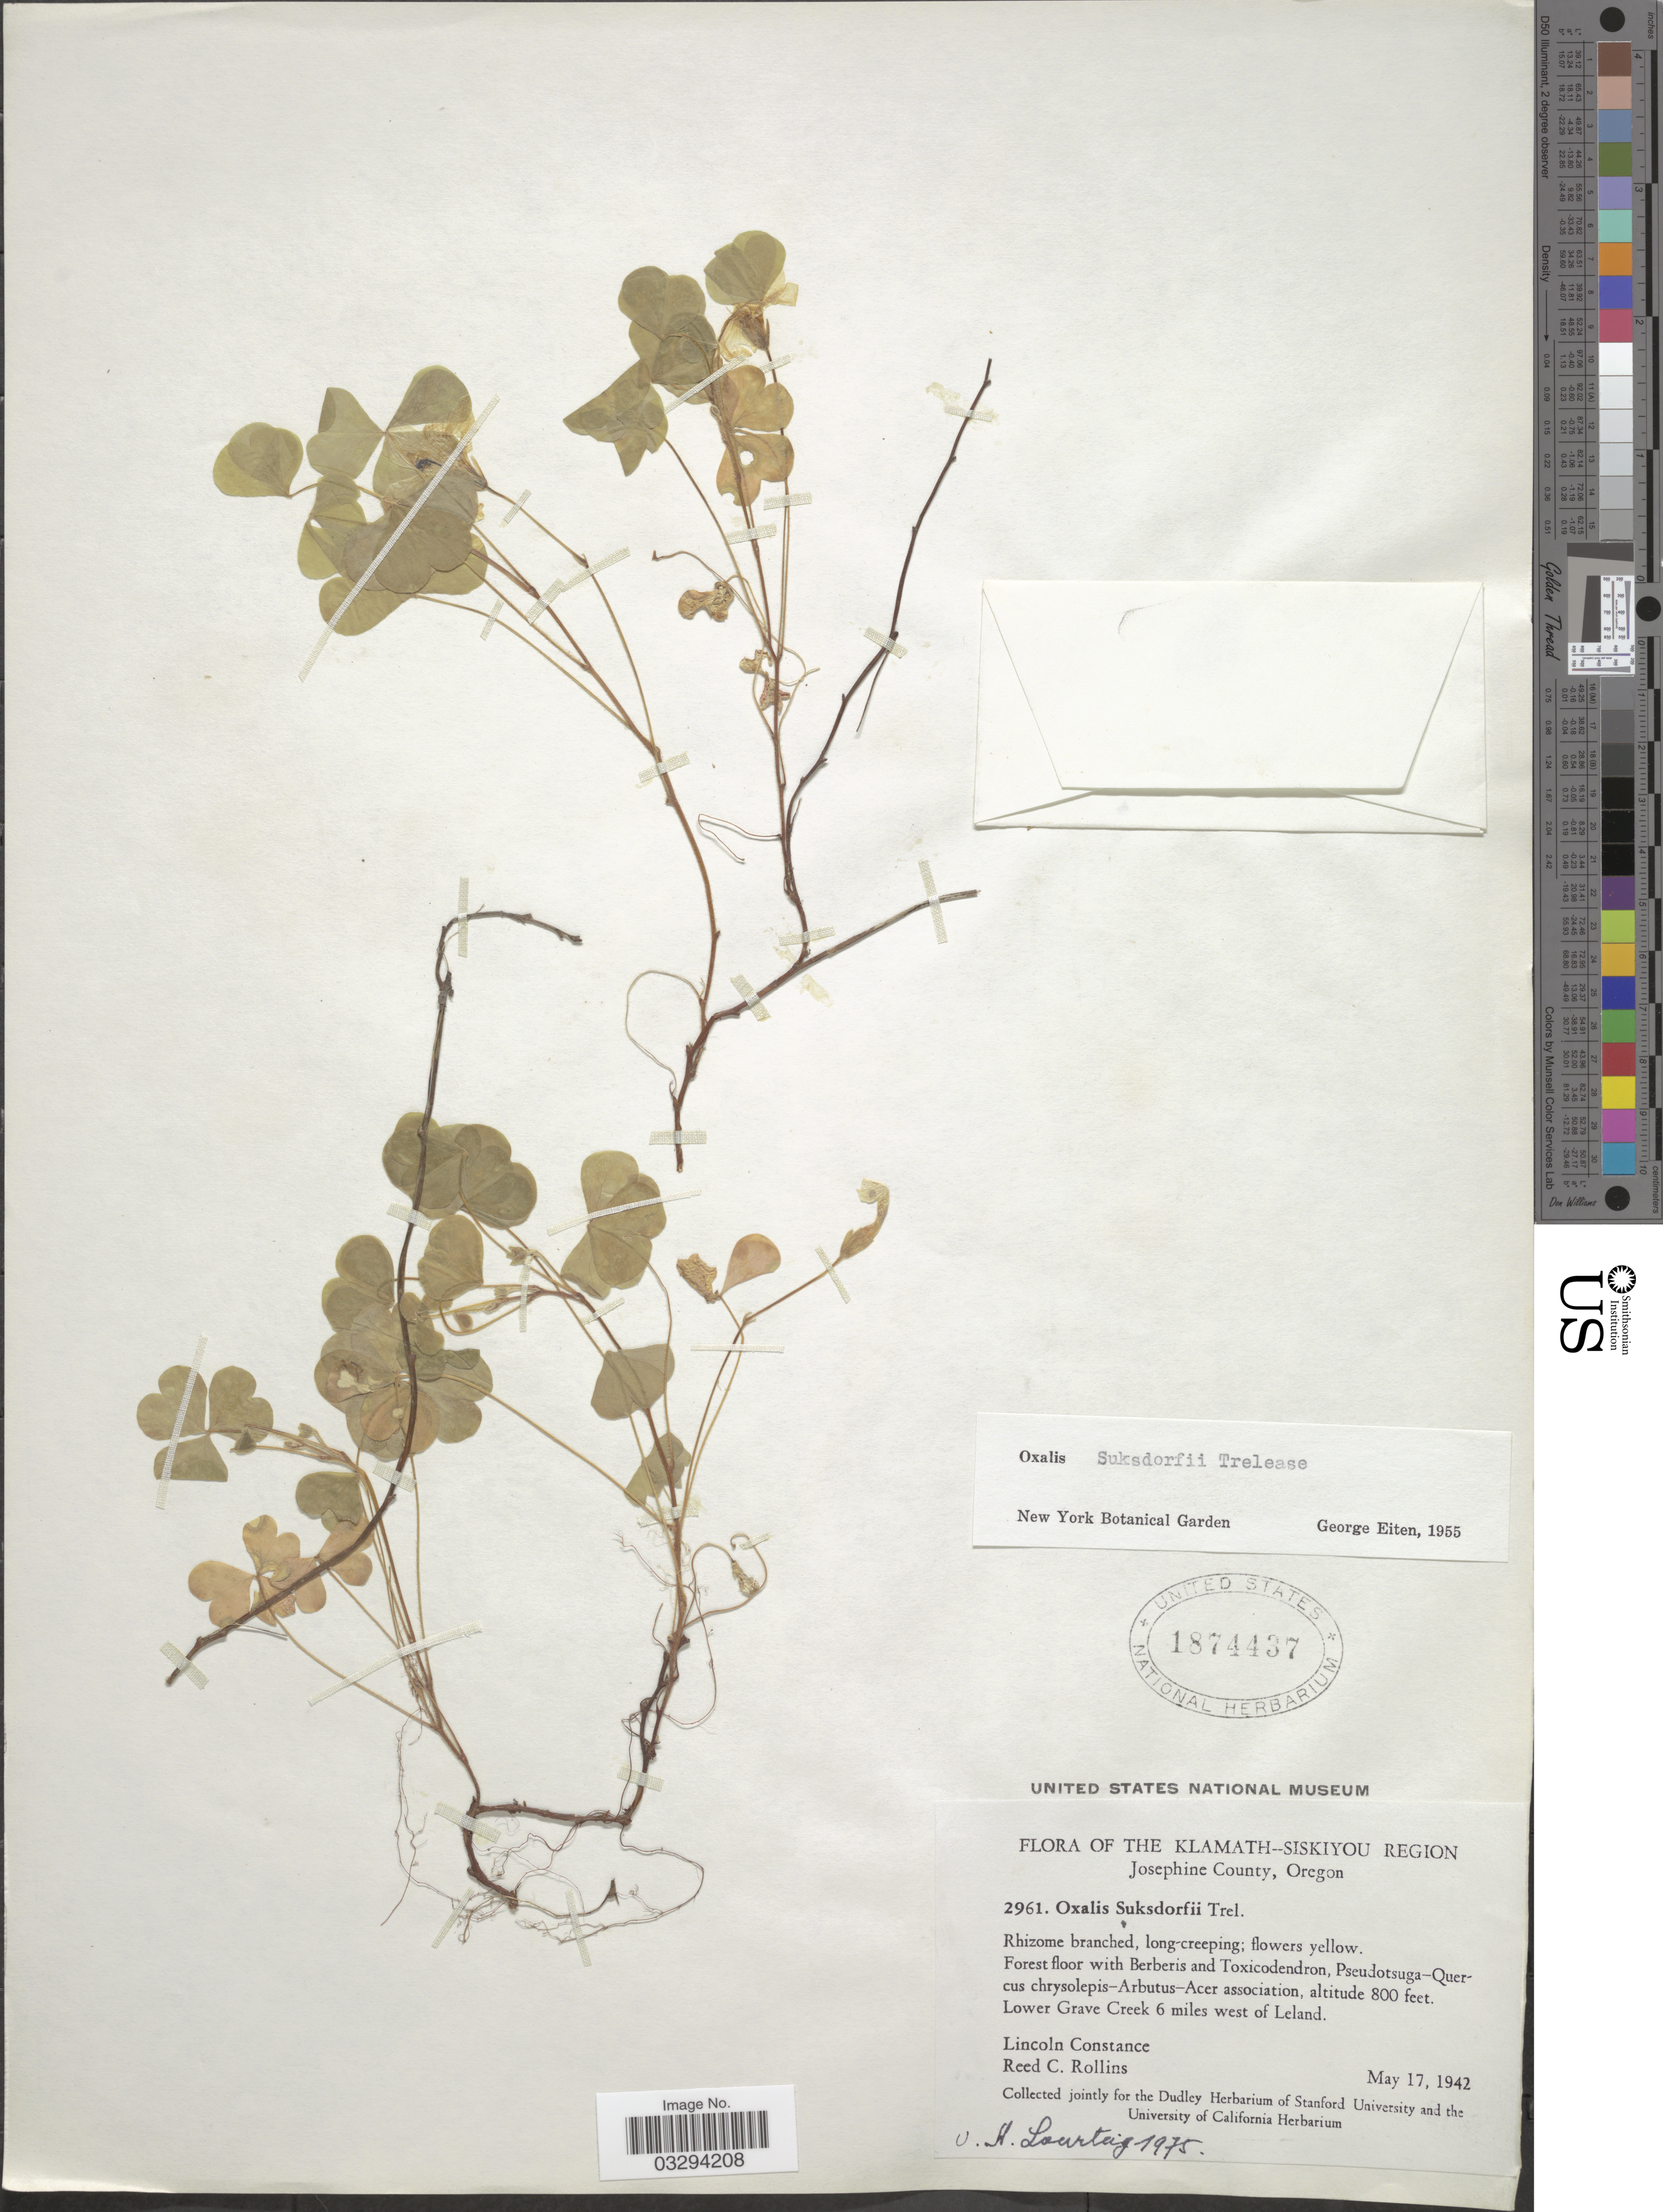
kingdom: Plantae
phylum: Tracheophyta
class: Magnoliopsida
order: Oxalidales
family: Oxalidaceae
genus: Oxalis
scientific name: Oxalis suksdorfii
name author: Trel.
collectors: L. Constance & R. C. Rollins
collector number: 2961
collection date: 1942-05-17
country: United States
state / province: Oregon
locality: The Klamath--Siskiyou Region. Josephine County. Lower Grave Creek 6 miles west of Leland.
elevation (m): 244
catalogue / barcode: US 1874437